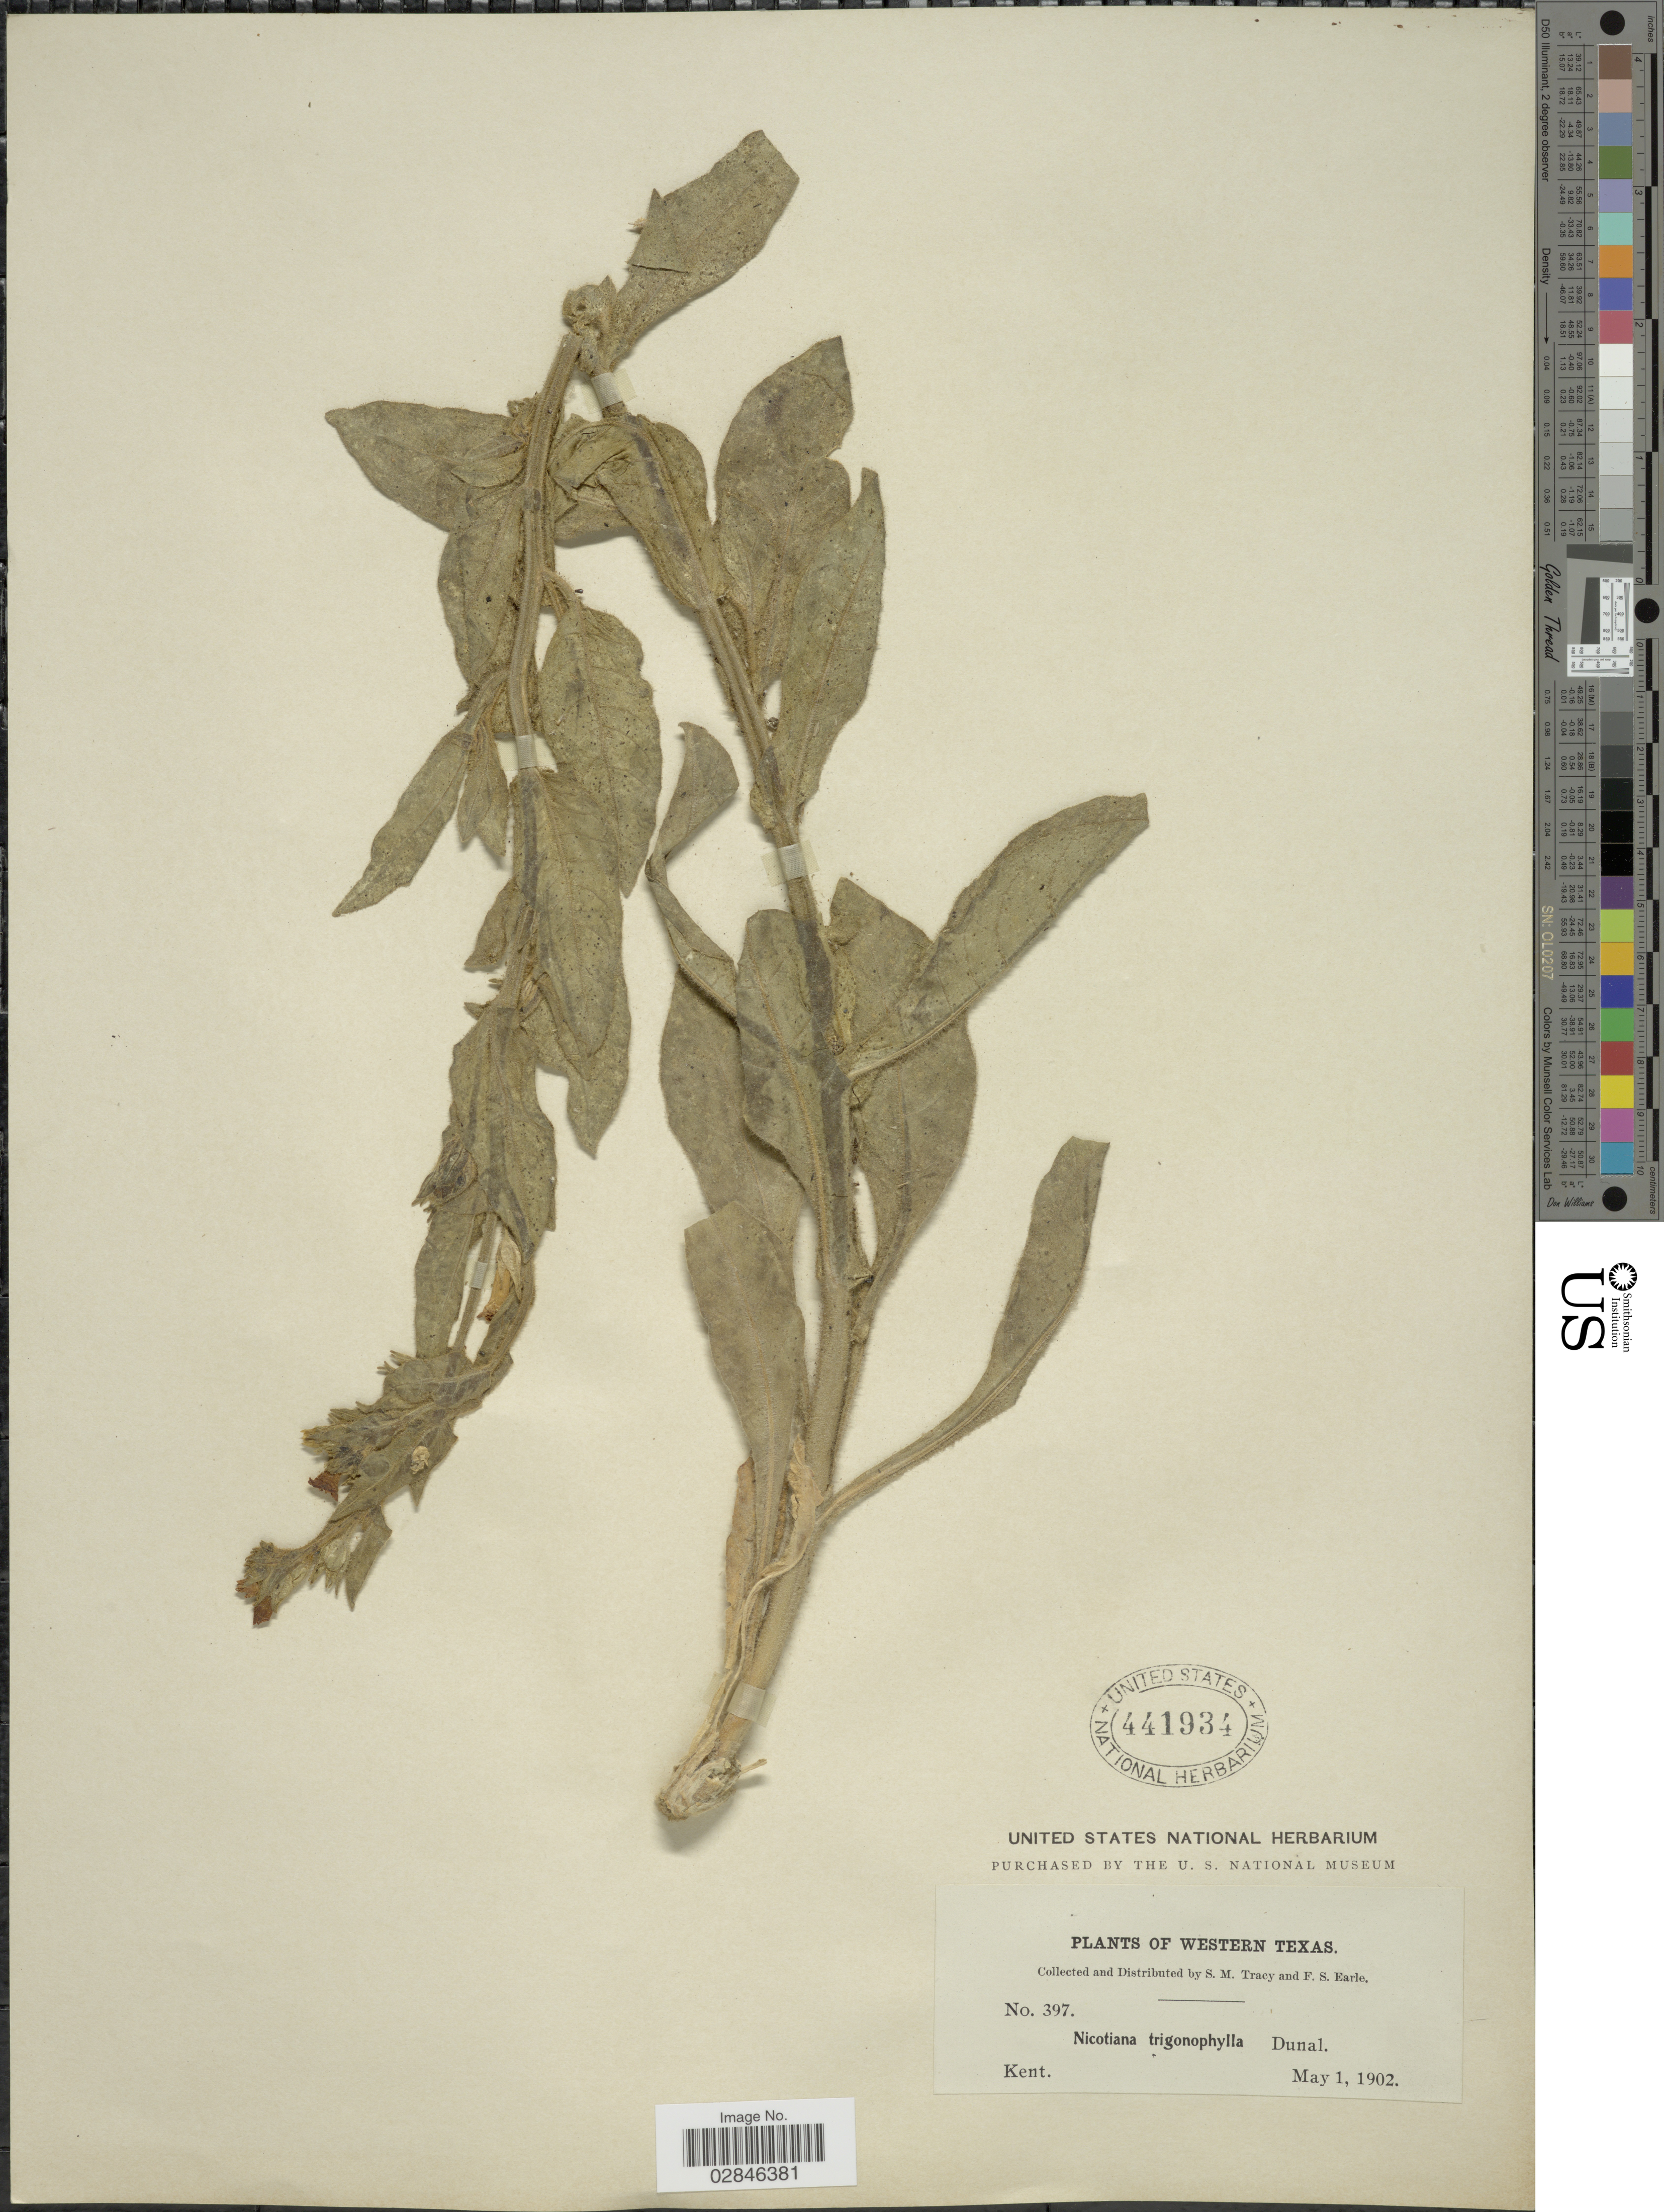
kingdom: Plantae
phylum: Tracheophyta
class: Magnoliopsida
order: Solanales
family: Solanaceae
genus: Nicotiana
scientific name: Nicotiana trigonophylla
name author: Dunal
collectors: S. M. Tracy & F. S. Earle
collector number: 397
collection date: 1902-05-01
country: United States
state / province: Texas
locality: Western Texas, Kent.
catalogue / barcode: US 441934